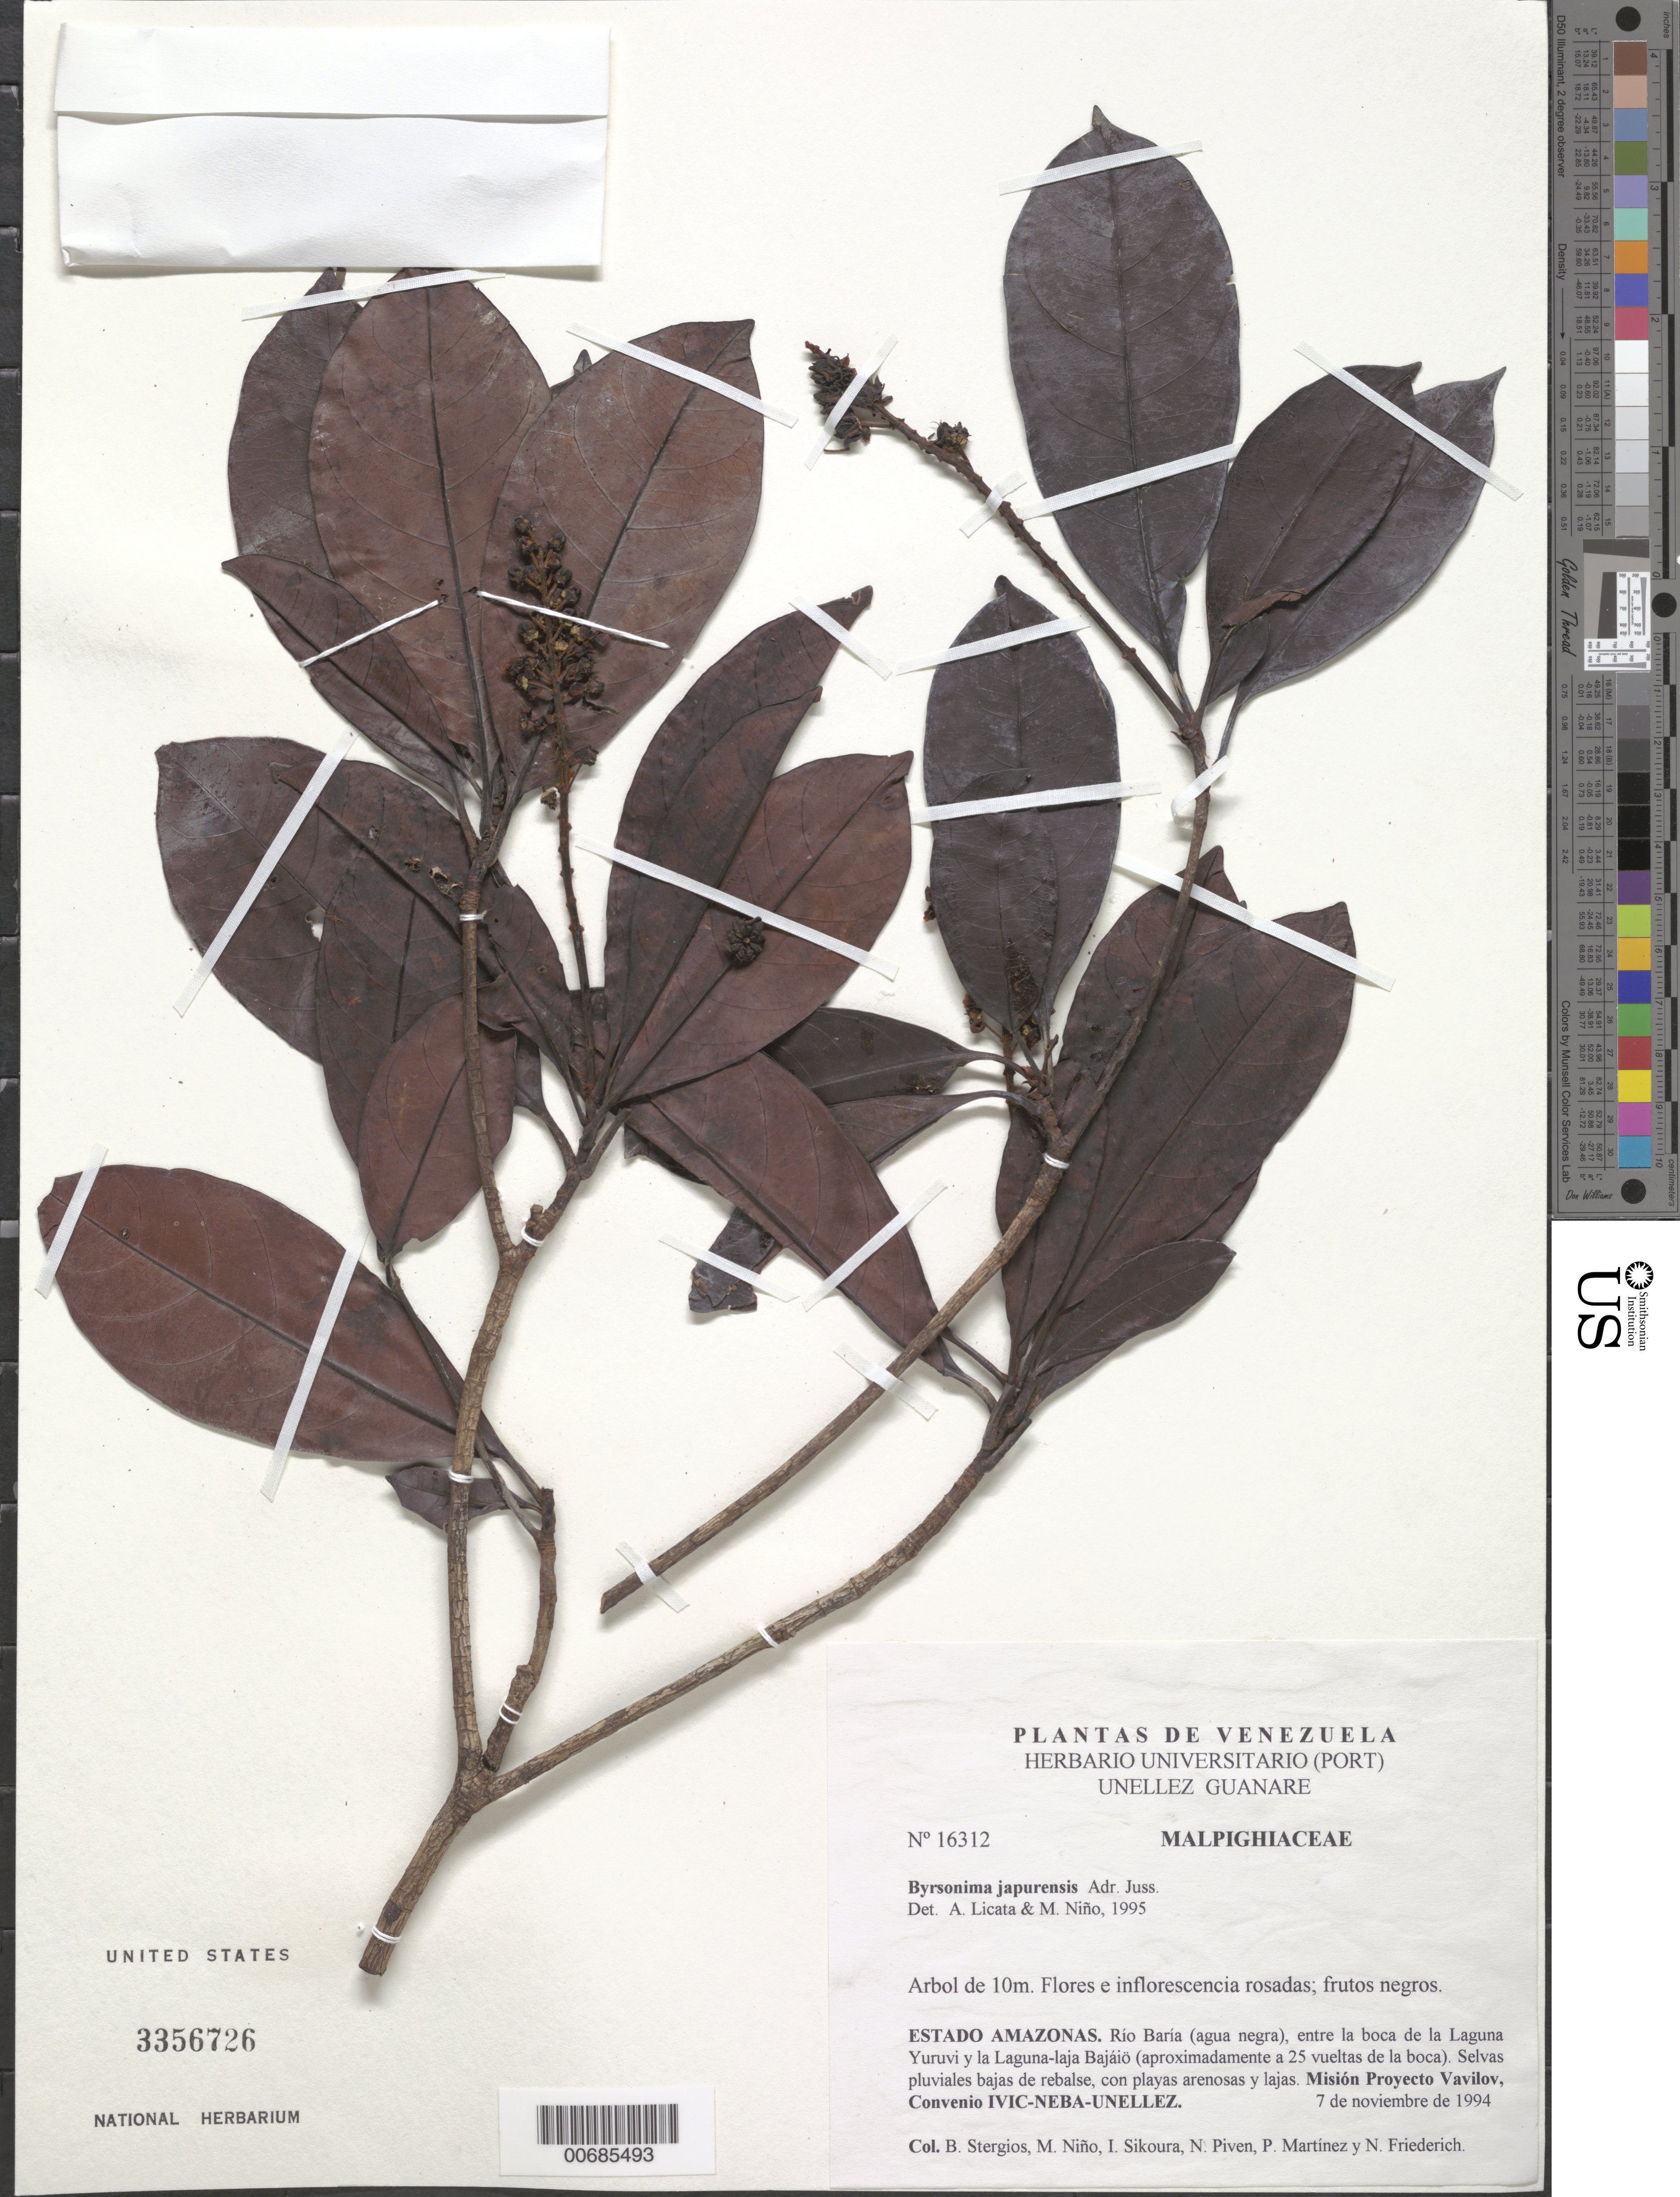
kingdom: Plantae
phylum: Tracheophyta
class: Magnoliopsida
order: Malpighiales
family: Malpighiaceae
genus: Byrsonima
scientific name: Byrsonima japurensis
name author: A. Juss.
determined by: Licata, A.; Niño, S. M.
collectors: B. G. Stergios, S. M. Niño, I. Sikoura, N. Piven, P. Martinez & N. Friederich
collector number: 16312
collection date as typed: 7-Nov-94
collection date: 1994-11-07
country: Venezuela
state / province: Amazonas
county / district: Río Negro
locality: Río Baría, entre la boca de la Laguna Yuruvi y la Laguna-laja Bajáiö (aprox. a 25 vueltas de la boca)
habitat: Selvas pluviales bajas de rebalse, con playas arenosas y lajas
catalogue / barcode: US 3356726